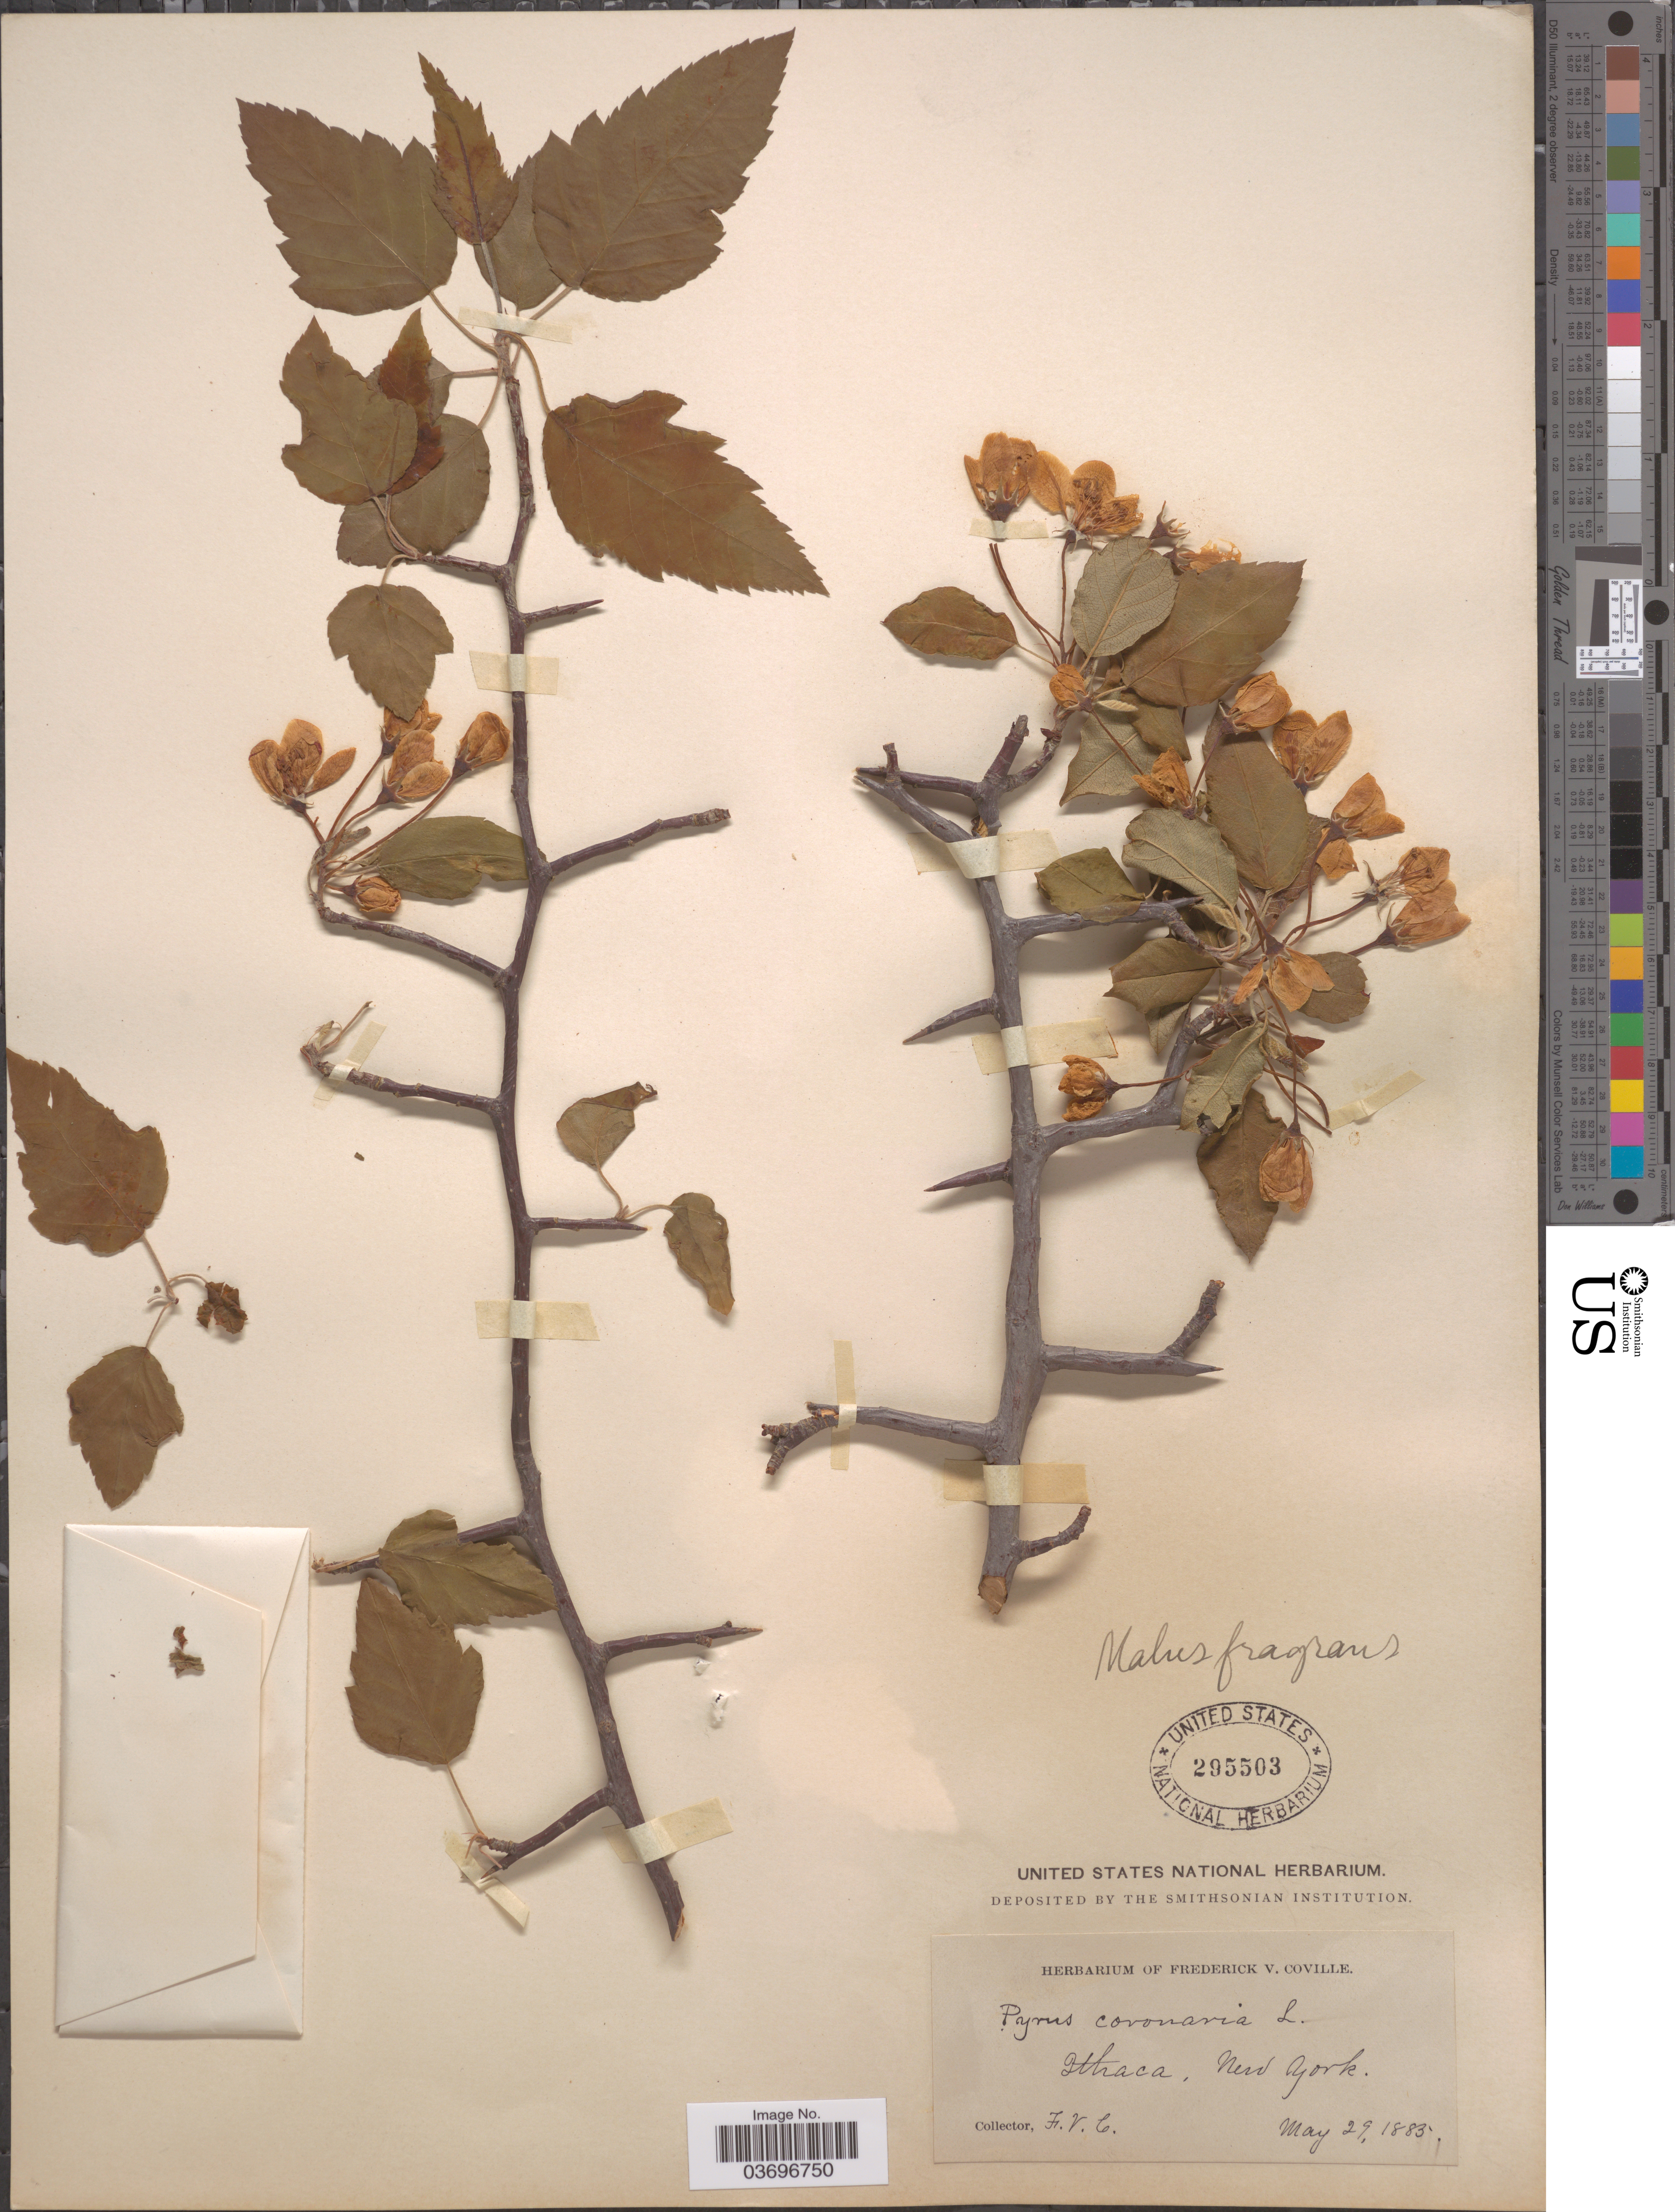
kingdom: Plantae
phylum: Tracheophyta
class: Magnoliopsida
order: Rosales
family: Rosaceae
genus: Malus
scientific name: Malus coronaria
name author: (L.) Mill.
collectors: F. V. Coville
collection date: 1885-05-29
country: United States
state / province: New York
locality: Ithaca.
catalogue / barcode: US 295503